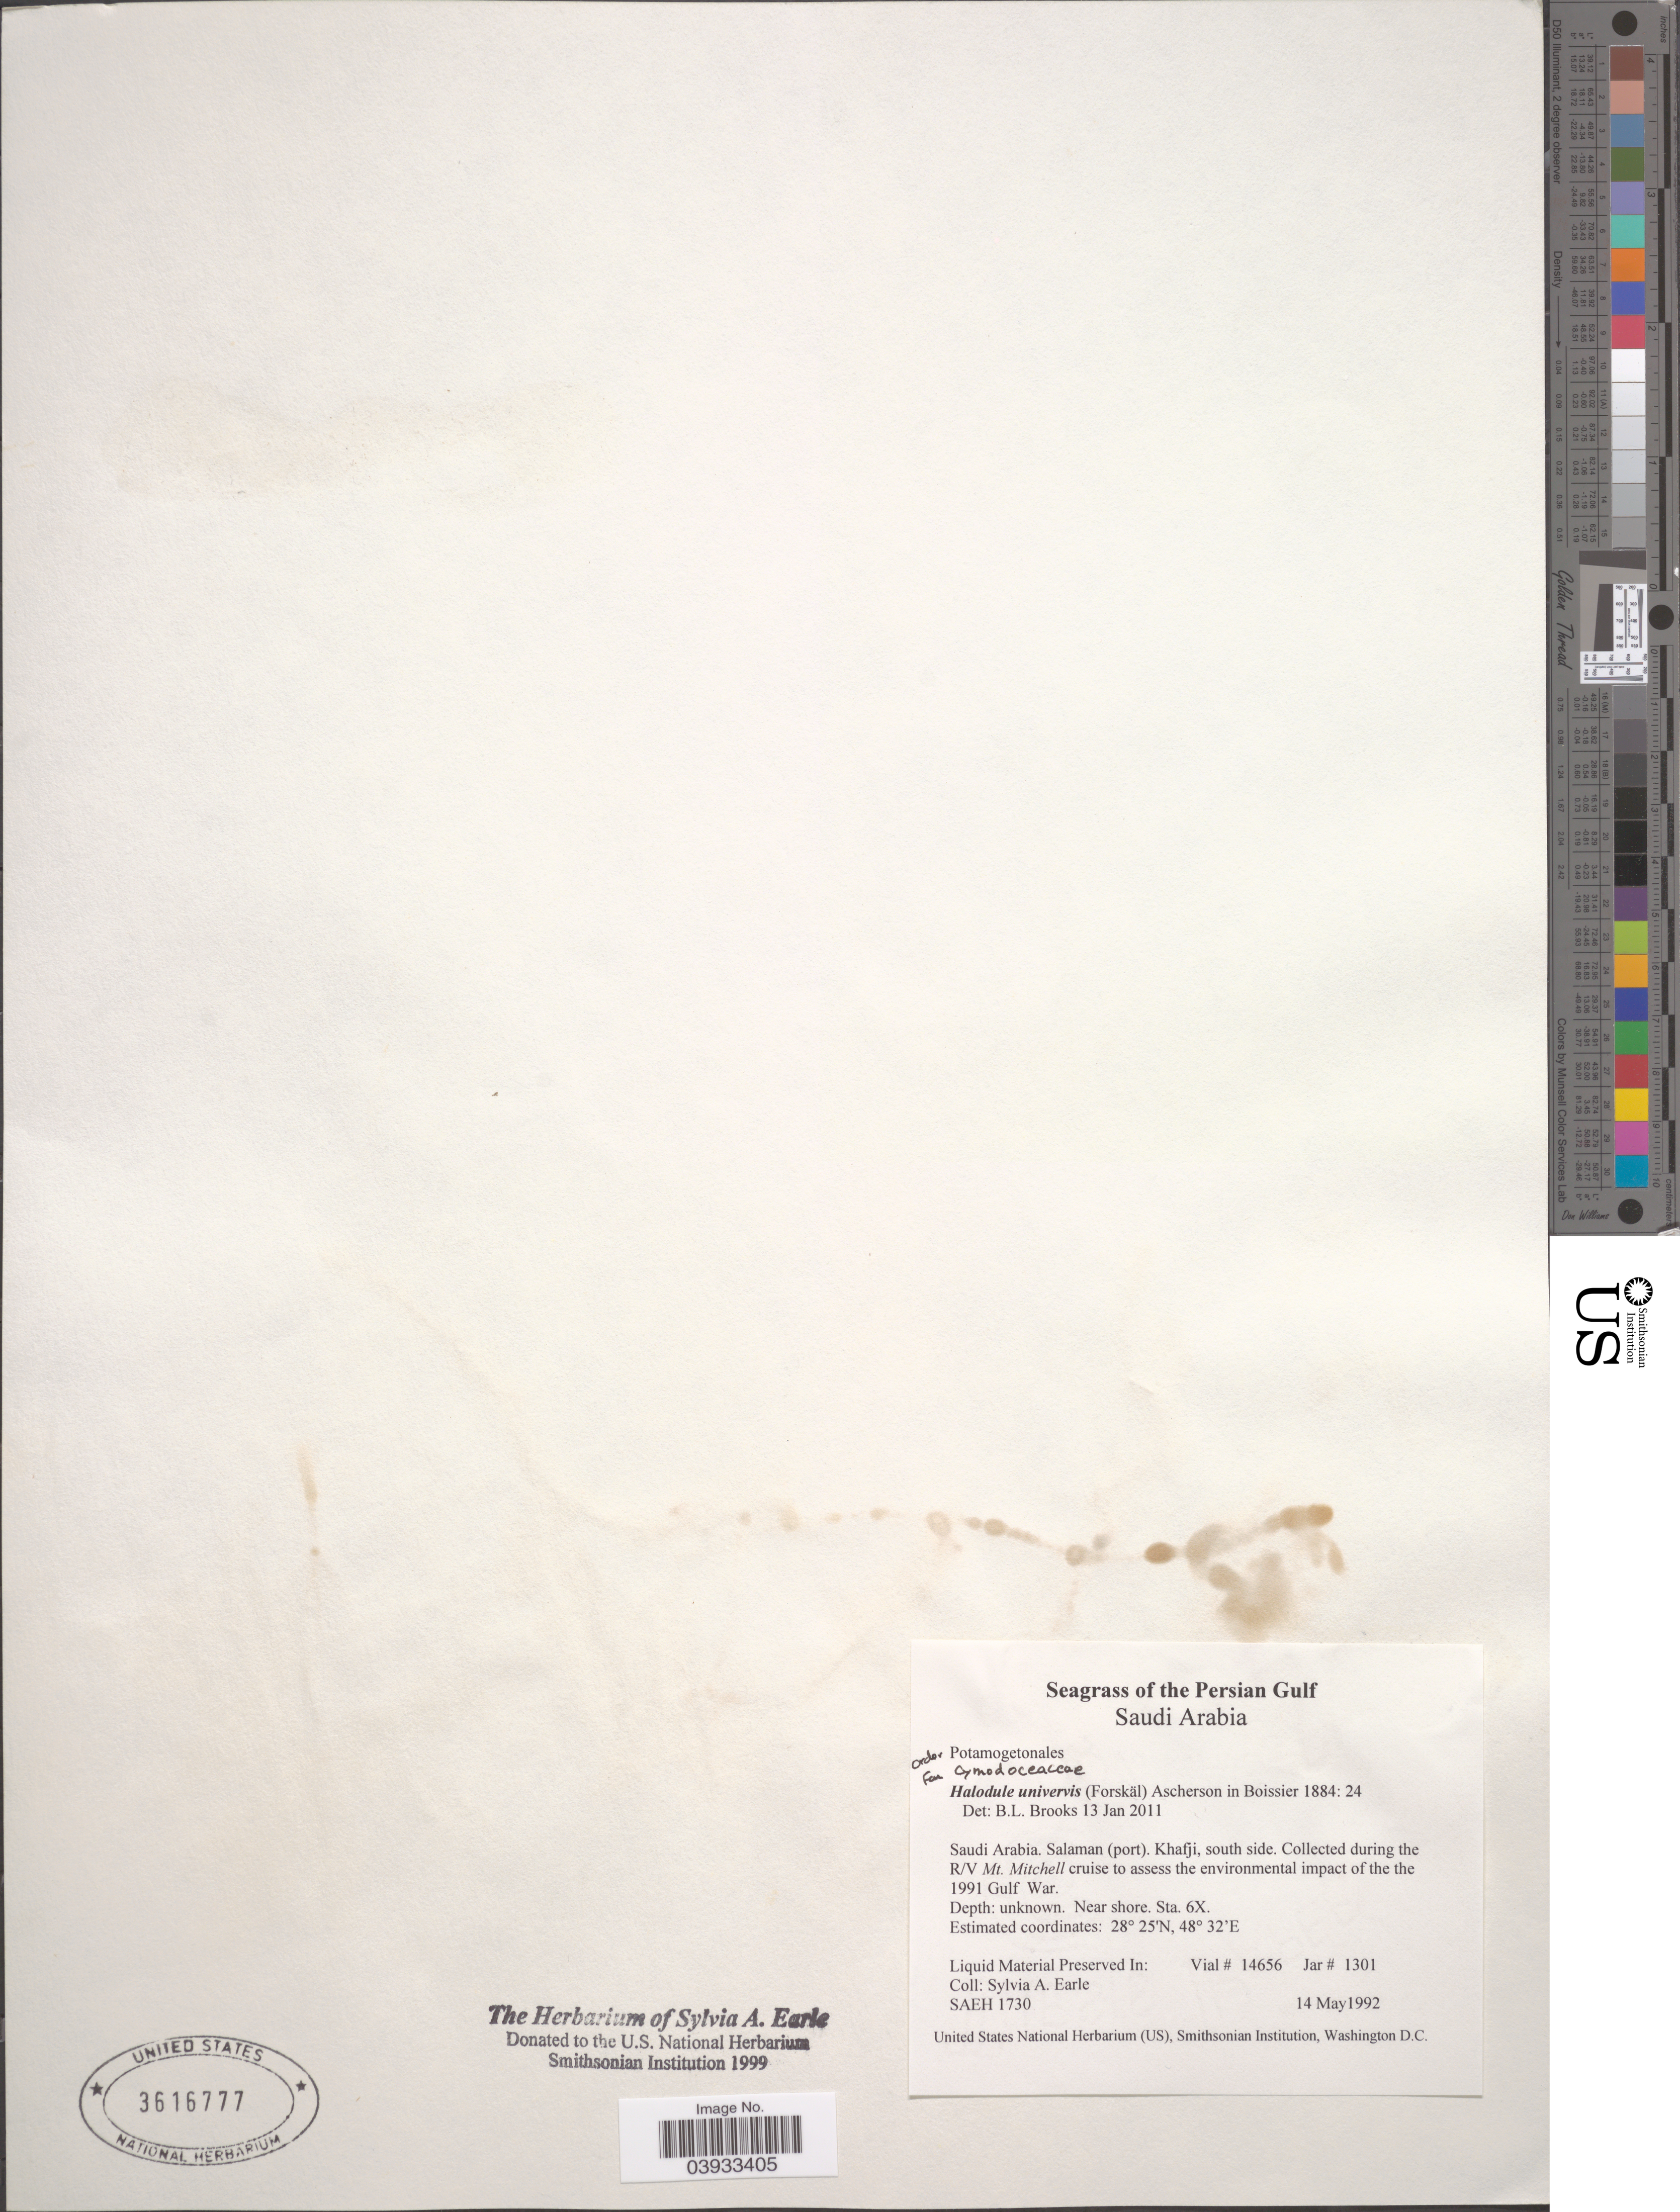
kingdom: Plantae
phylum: Tracheophyta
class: Liliopsida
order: Alismatales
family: Cymodoceaceae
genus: Halodule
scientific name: Halodule uninervis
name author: (Forssk.) Asch.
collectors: S. A. Earle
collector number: SAEH1730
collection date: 1992-05-14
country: Saudi Arabia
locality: Salaman (port). Khafji, south side.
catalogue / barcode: US 3616777